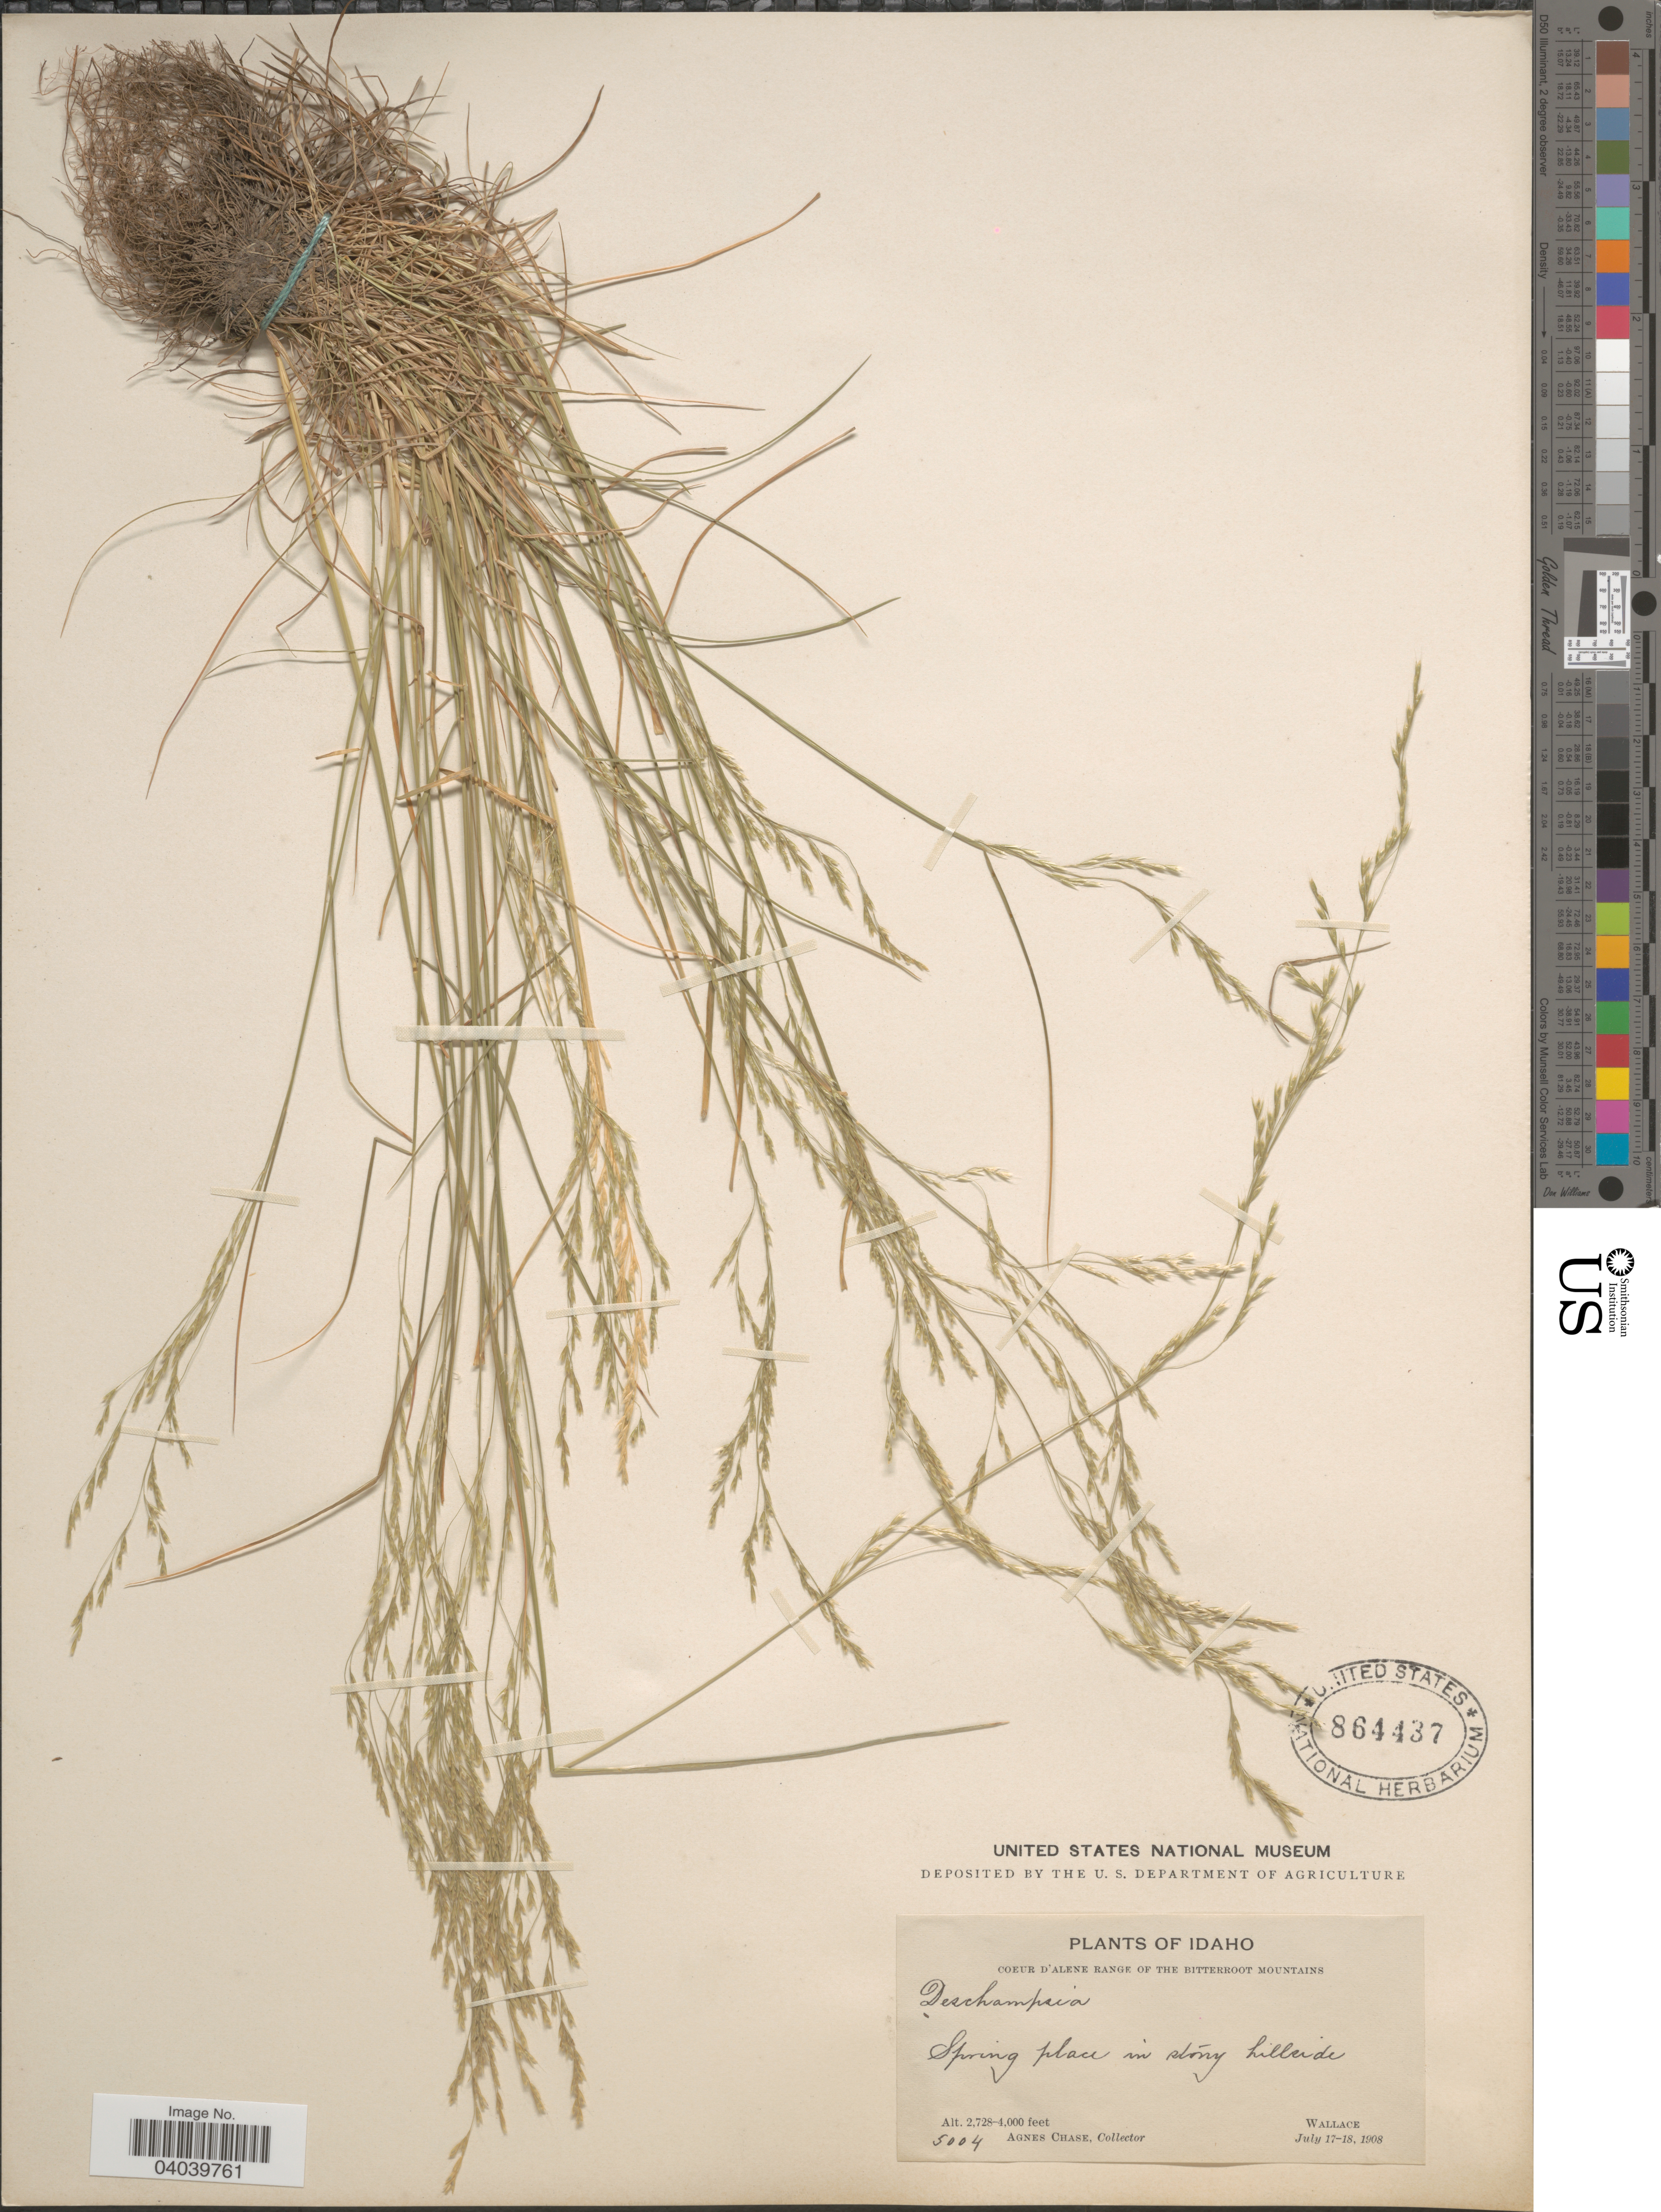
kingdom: Plantae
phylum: Tracheophyta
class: Liliopsida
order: Poales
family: Poaceae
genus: Deschampsia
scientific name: Deschampsia elongata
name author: (Hook.) Munro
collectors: A. Chase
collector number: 5004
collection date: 1908-07-17/1908-07-18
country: United States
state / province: Idaho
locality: Coeur d'Alene Range of the Bitterroot Mountains. Wallace.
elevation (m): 831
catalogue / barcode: US 864437